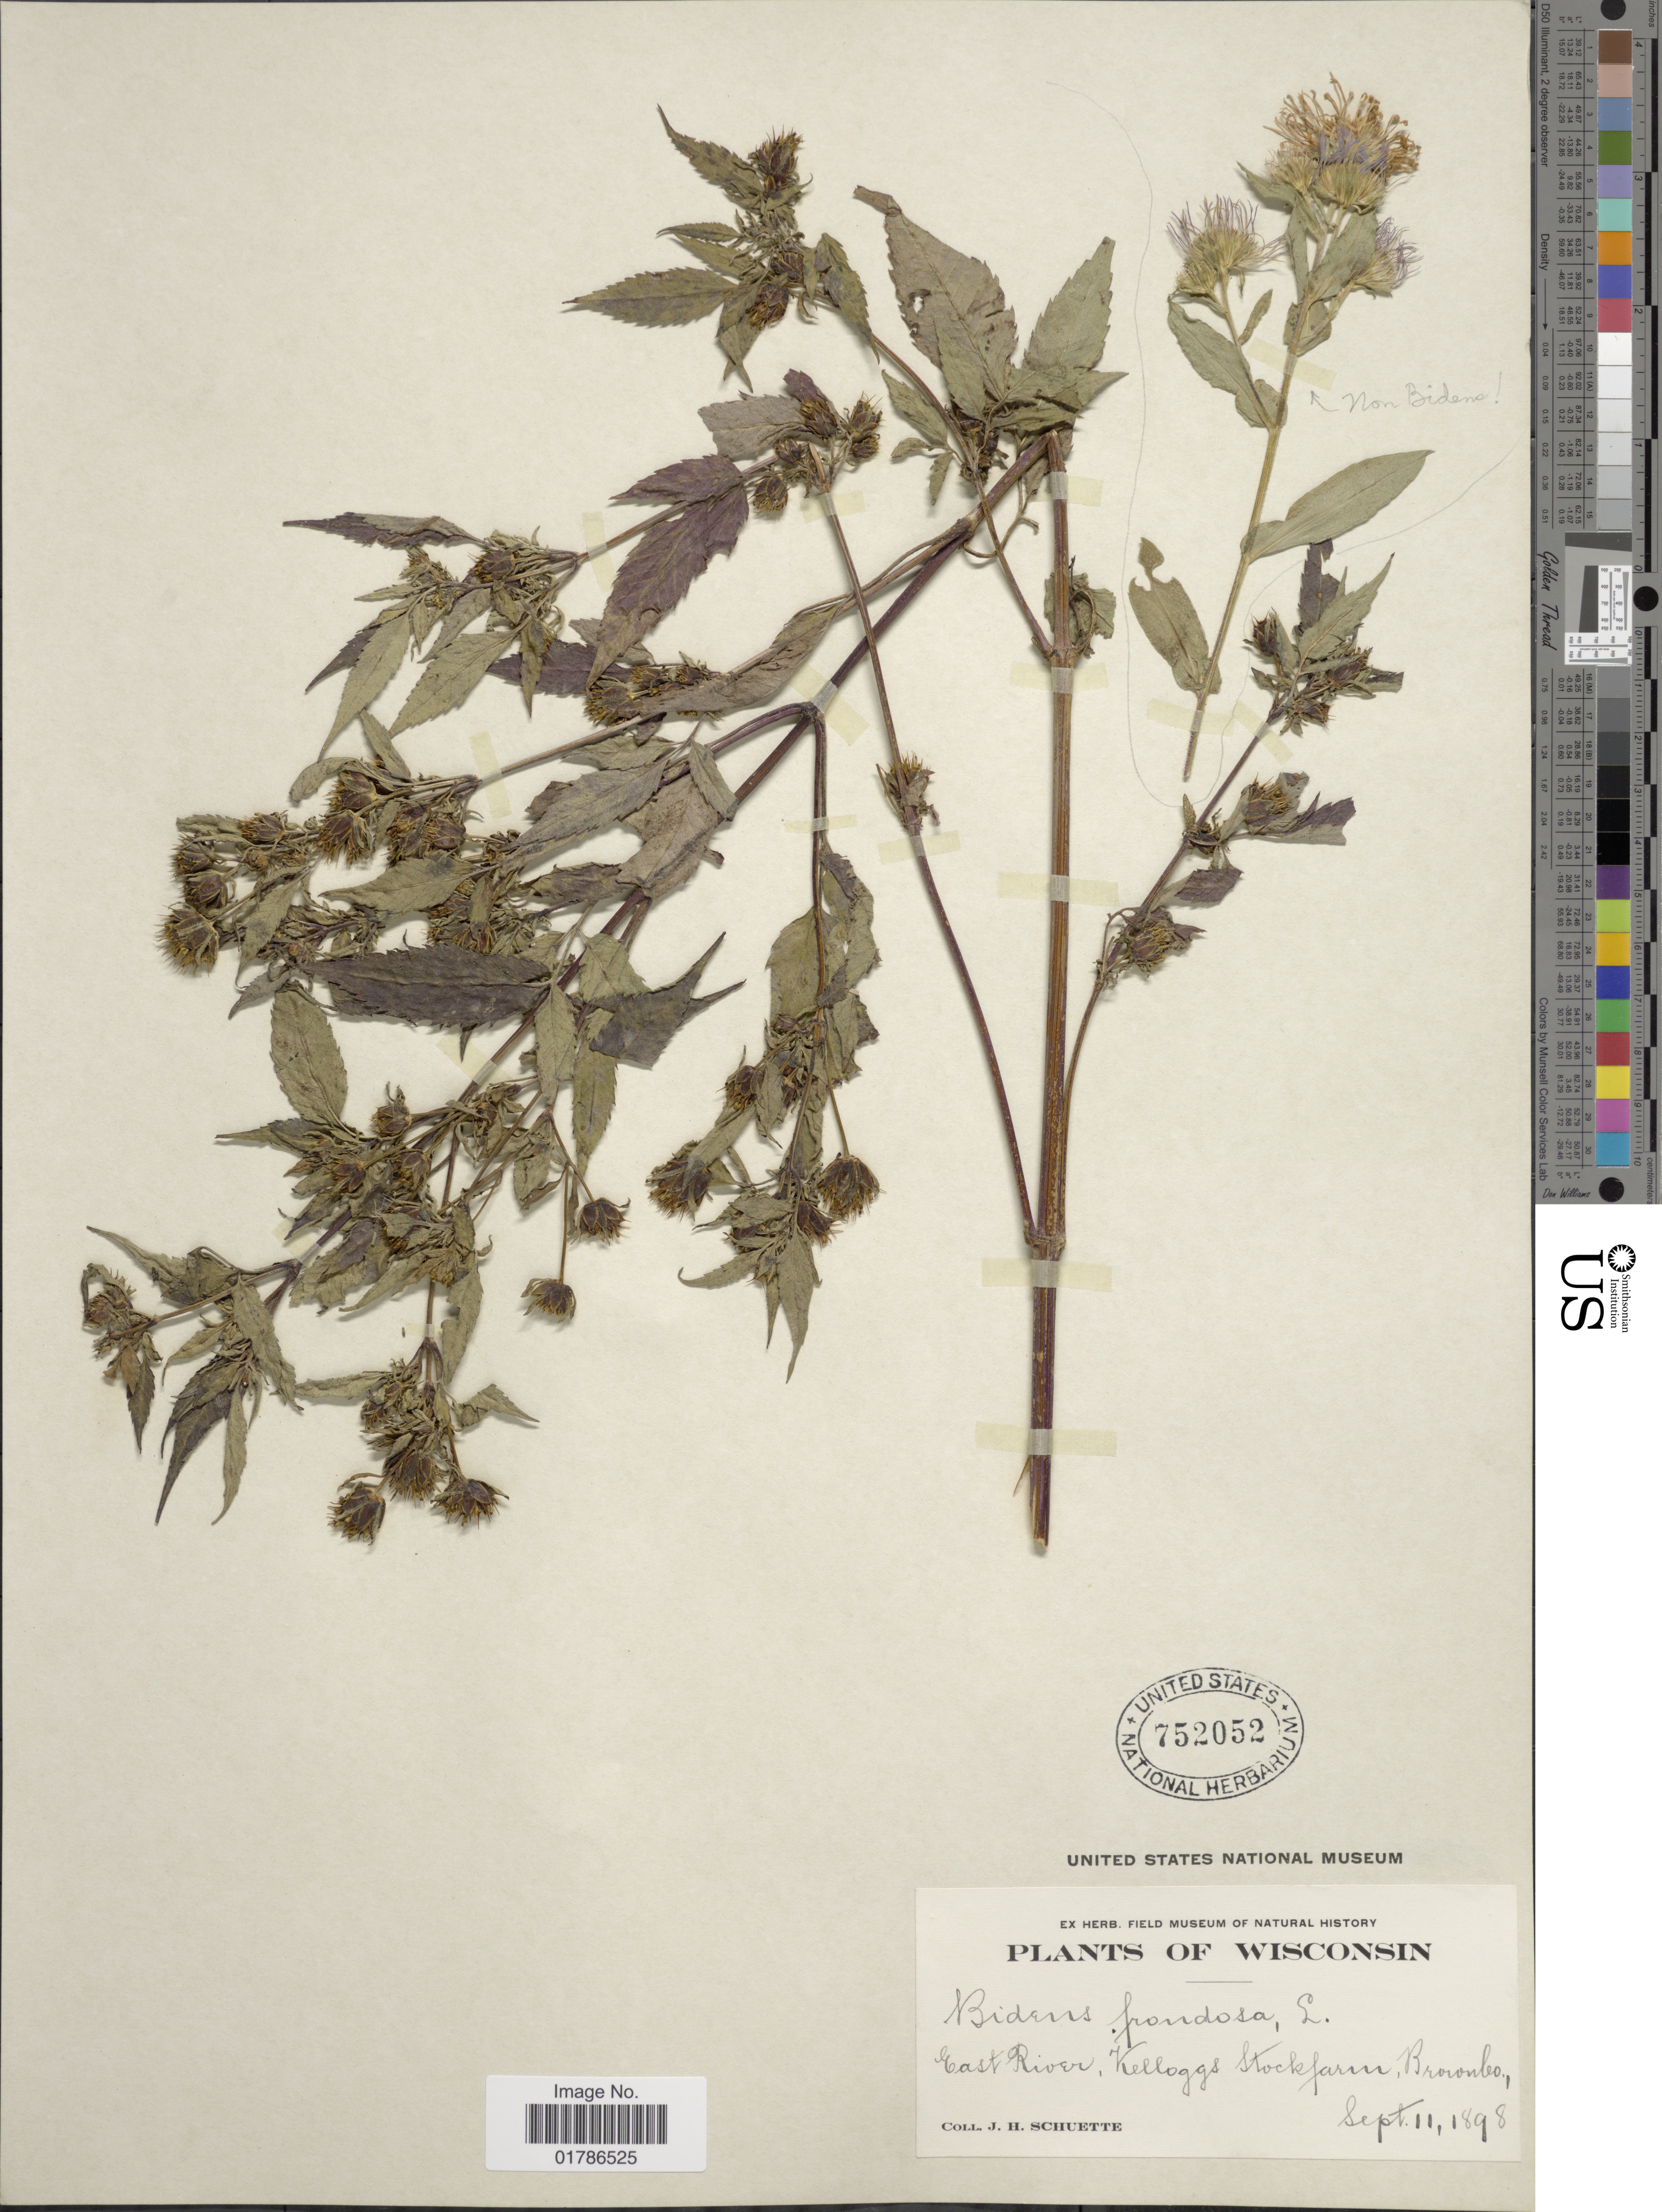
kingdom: Plantae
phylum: Tracheophyta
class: Magnoliopsida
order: Asterales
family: Asteraceae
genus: Bidens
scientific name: Bidens frondosa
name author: L.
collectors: J. H. Schuette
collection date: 1898-09-11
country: United States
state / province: Wisconsin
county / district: Brown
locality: East River, Kelloggs Stockfarm, Brown Co.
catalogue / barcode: US 752052